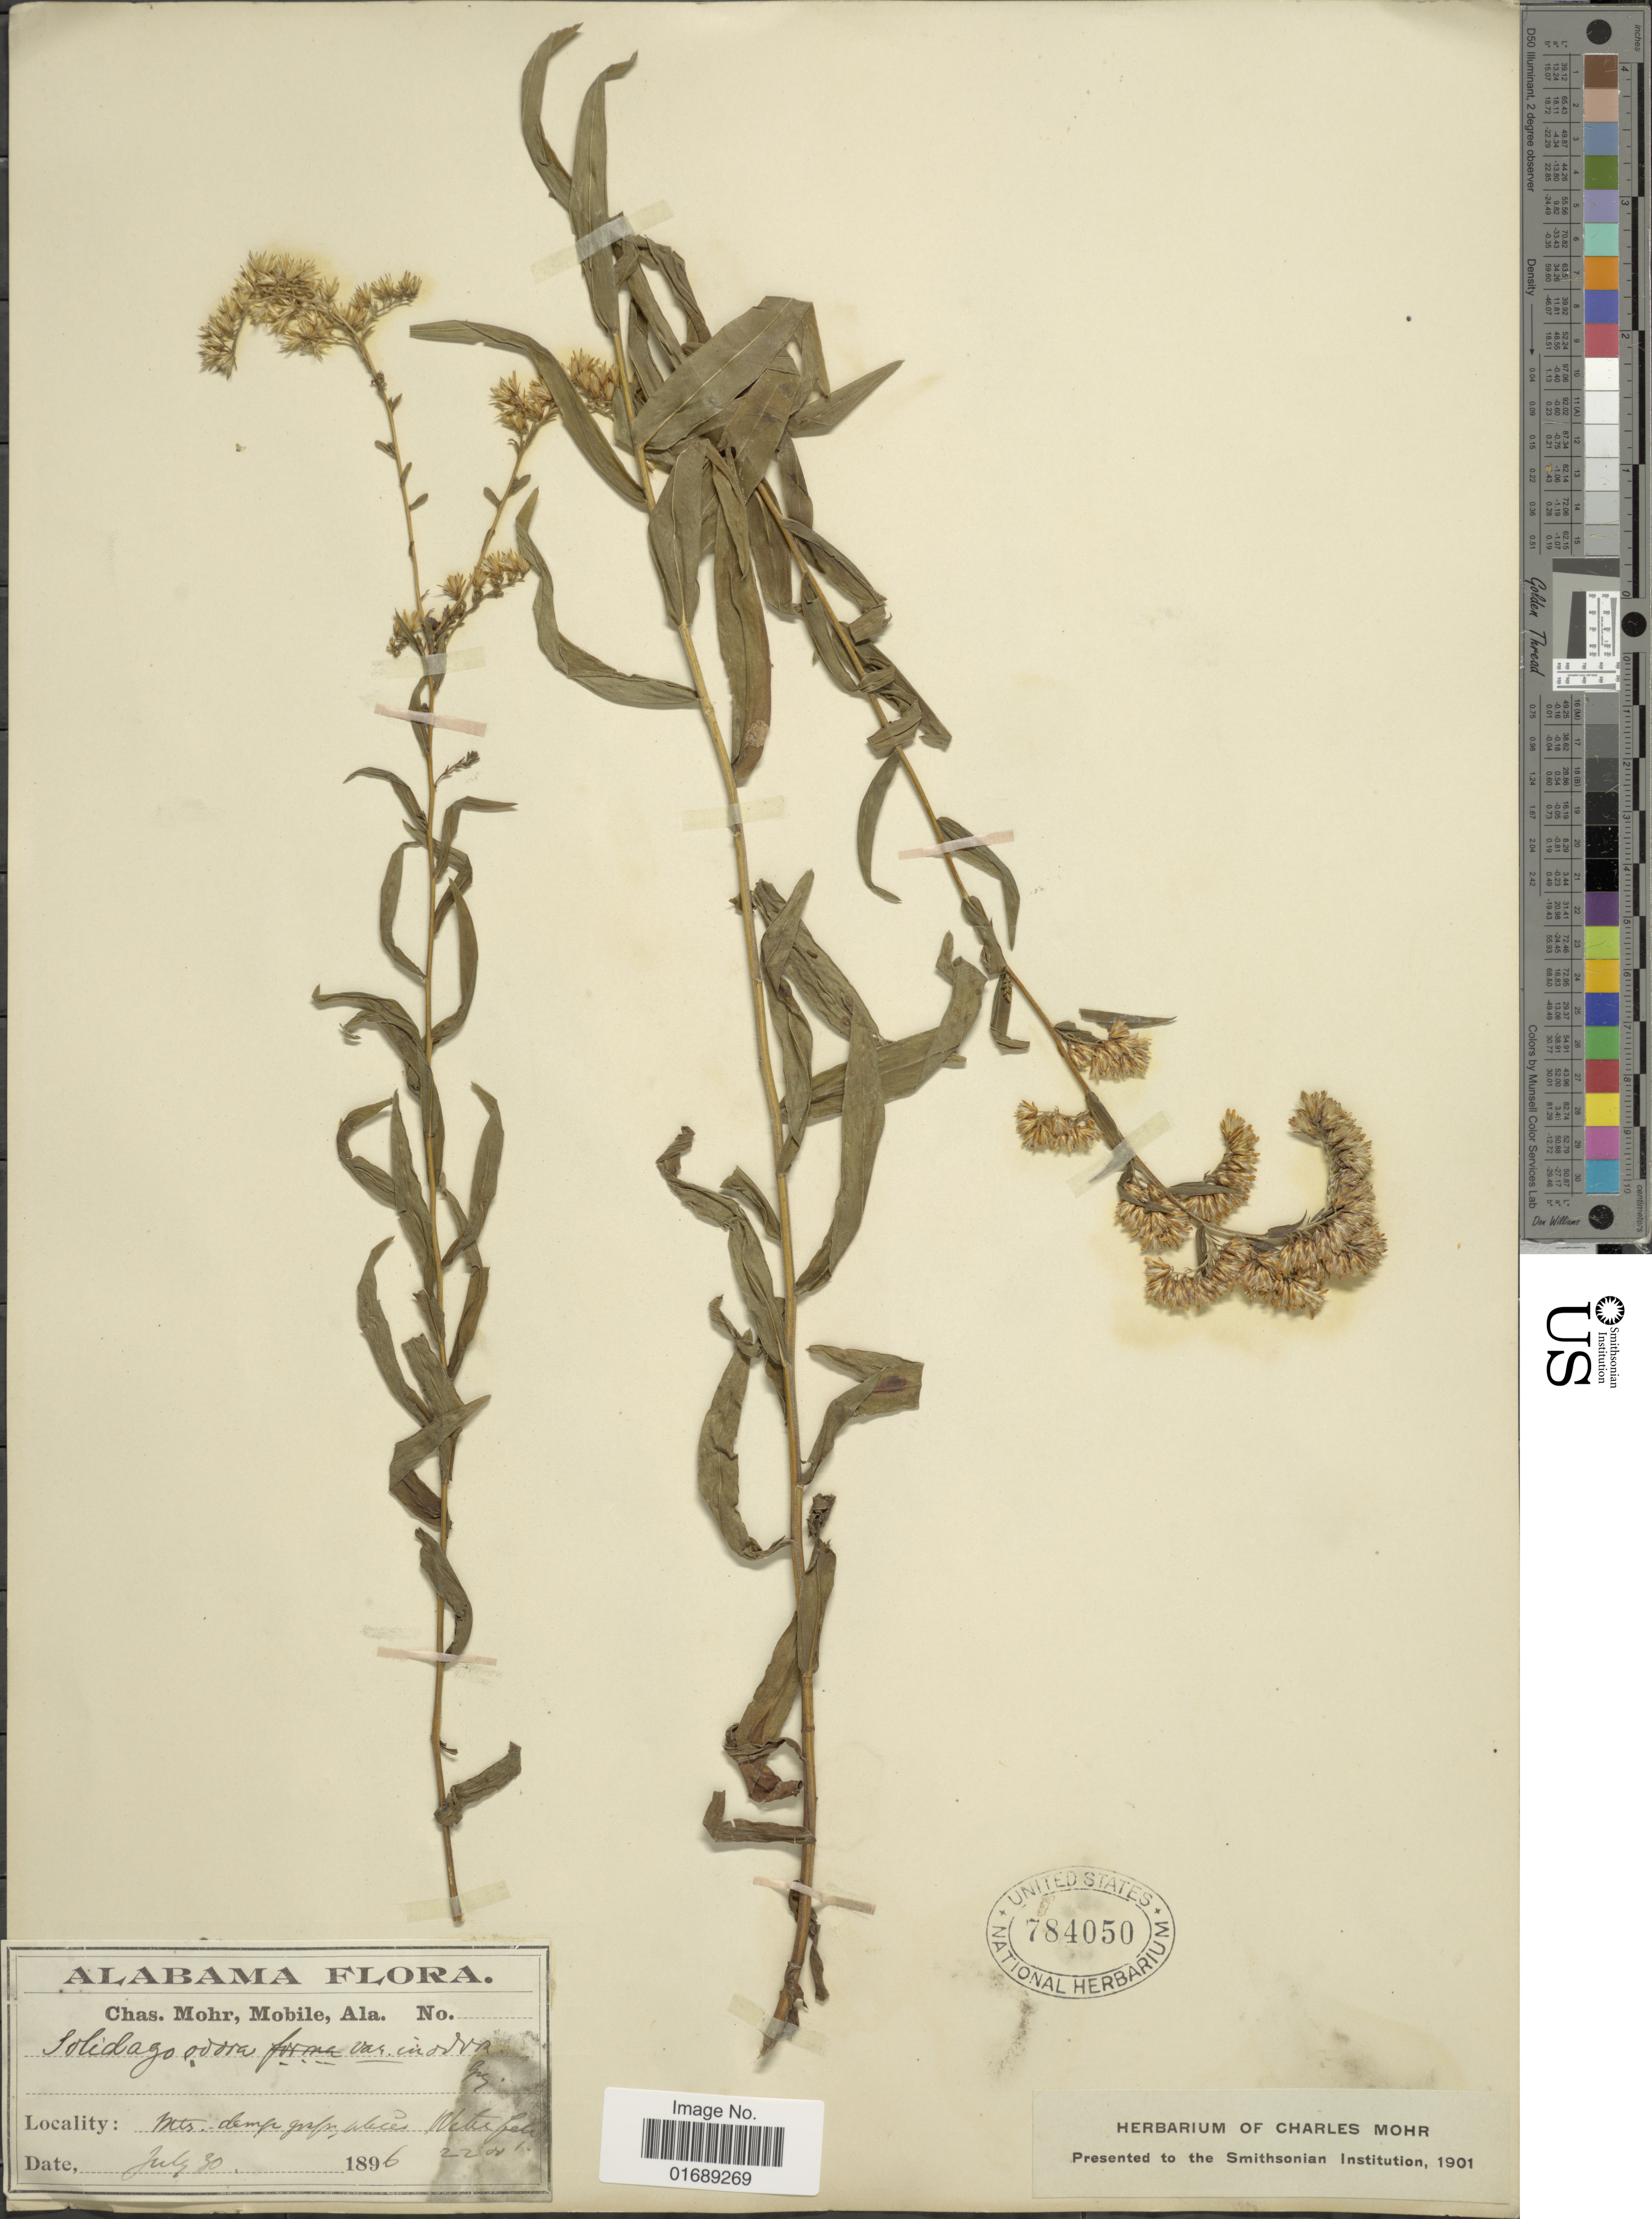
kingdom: Plantae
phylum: Tracheophyta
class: Magnoliopsida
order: Asterales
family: Asteraceae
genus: Solidago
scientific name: Solidago odora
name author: Aiton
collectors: Mohr, C. T. (herbarium)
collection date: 1896-07-30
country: United States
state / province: Alabama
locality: Waterfall.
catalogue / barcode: US 784050